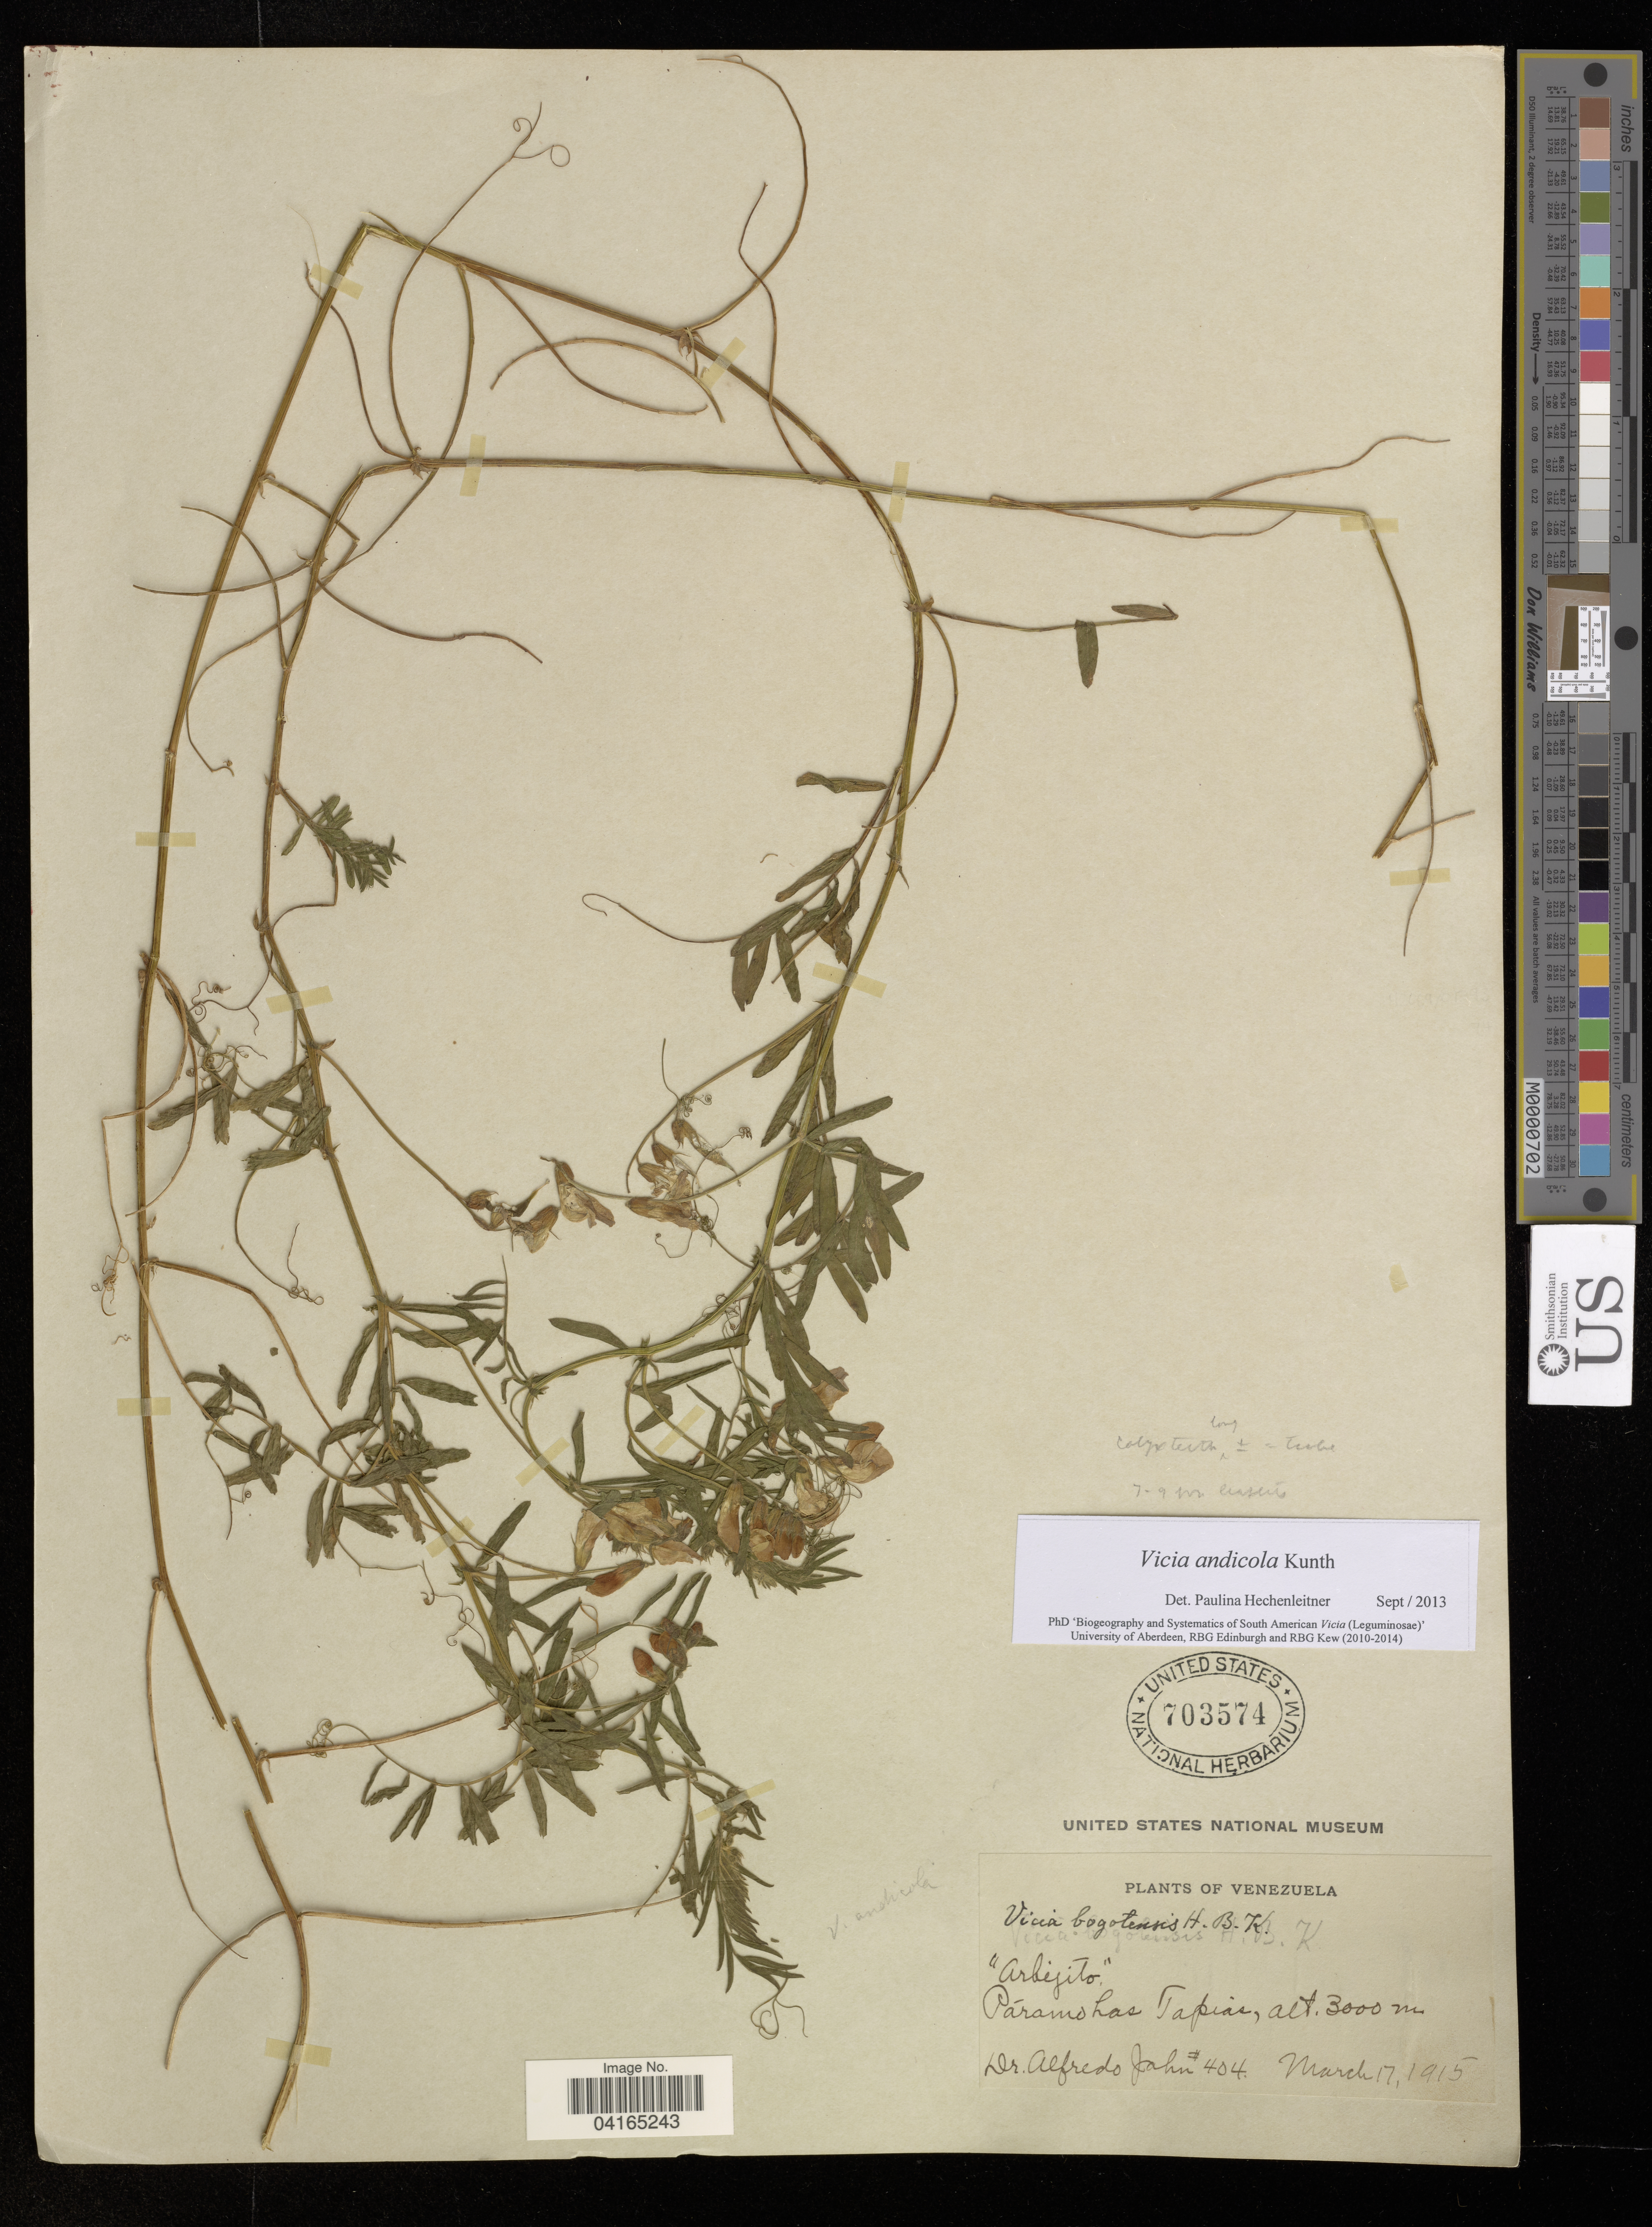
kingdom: Plantae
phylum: Tracheophyta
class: Magnoliopsida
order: Fabales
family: Fabaceae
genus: Vicia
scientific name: Vicia andicola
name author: Kunth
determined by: Hechenleitner, Paulina, RBG Edinburgh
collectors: A. Jahn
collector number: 404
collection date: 1915-03-17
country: Venezuela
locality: Páramohas Tapias.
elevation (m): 3000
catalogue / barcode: US 703574